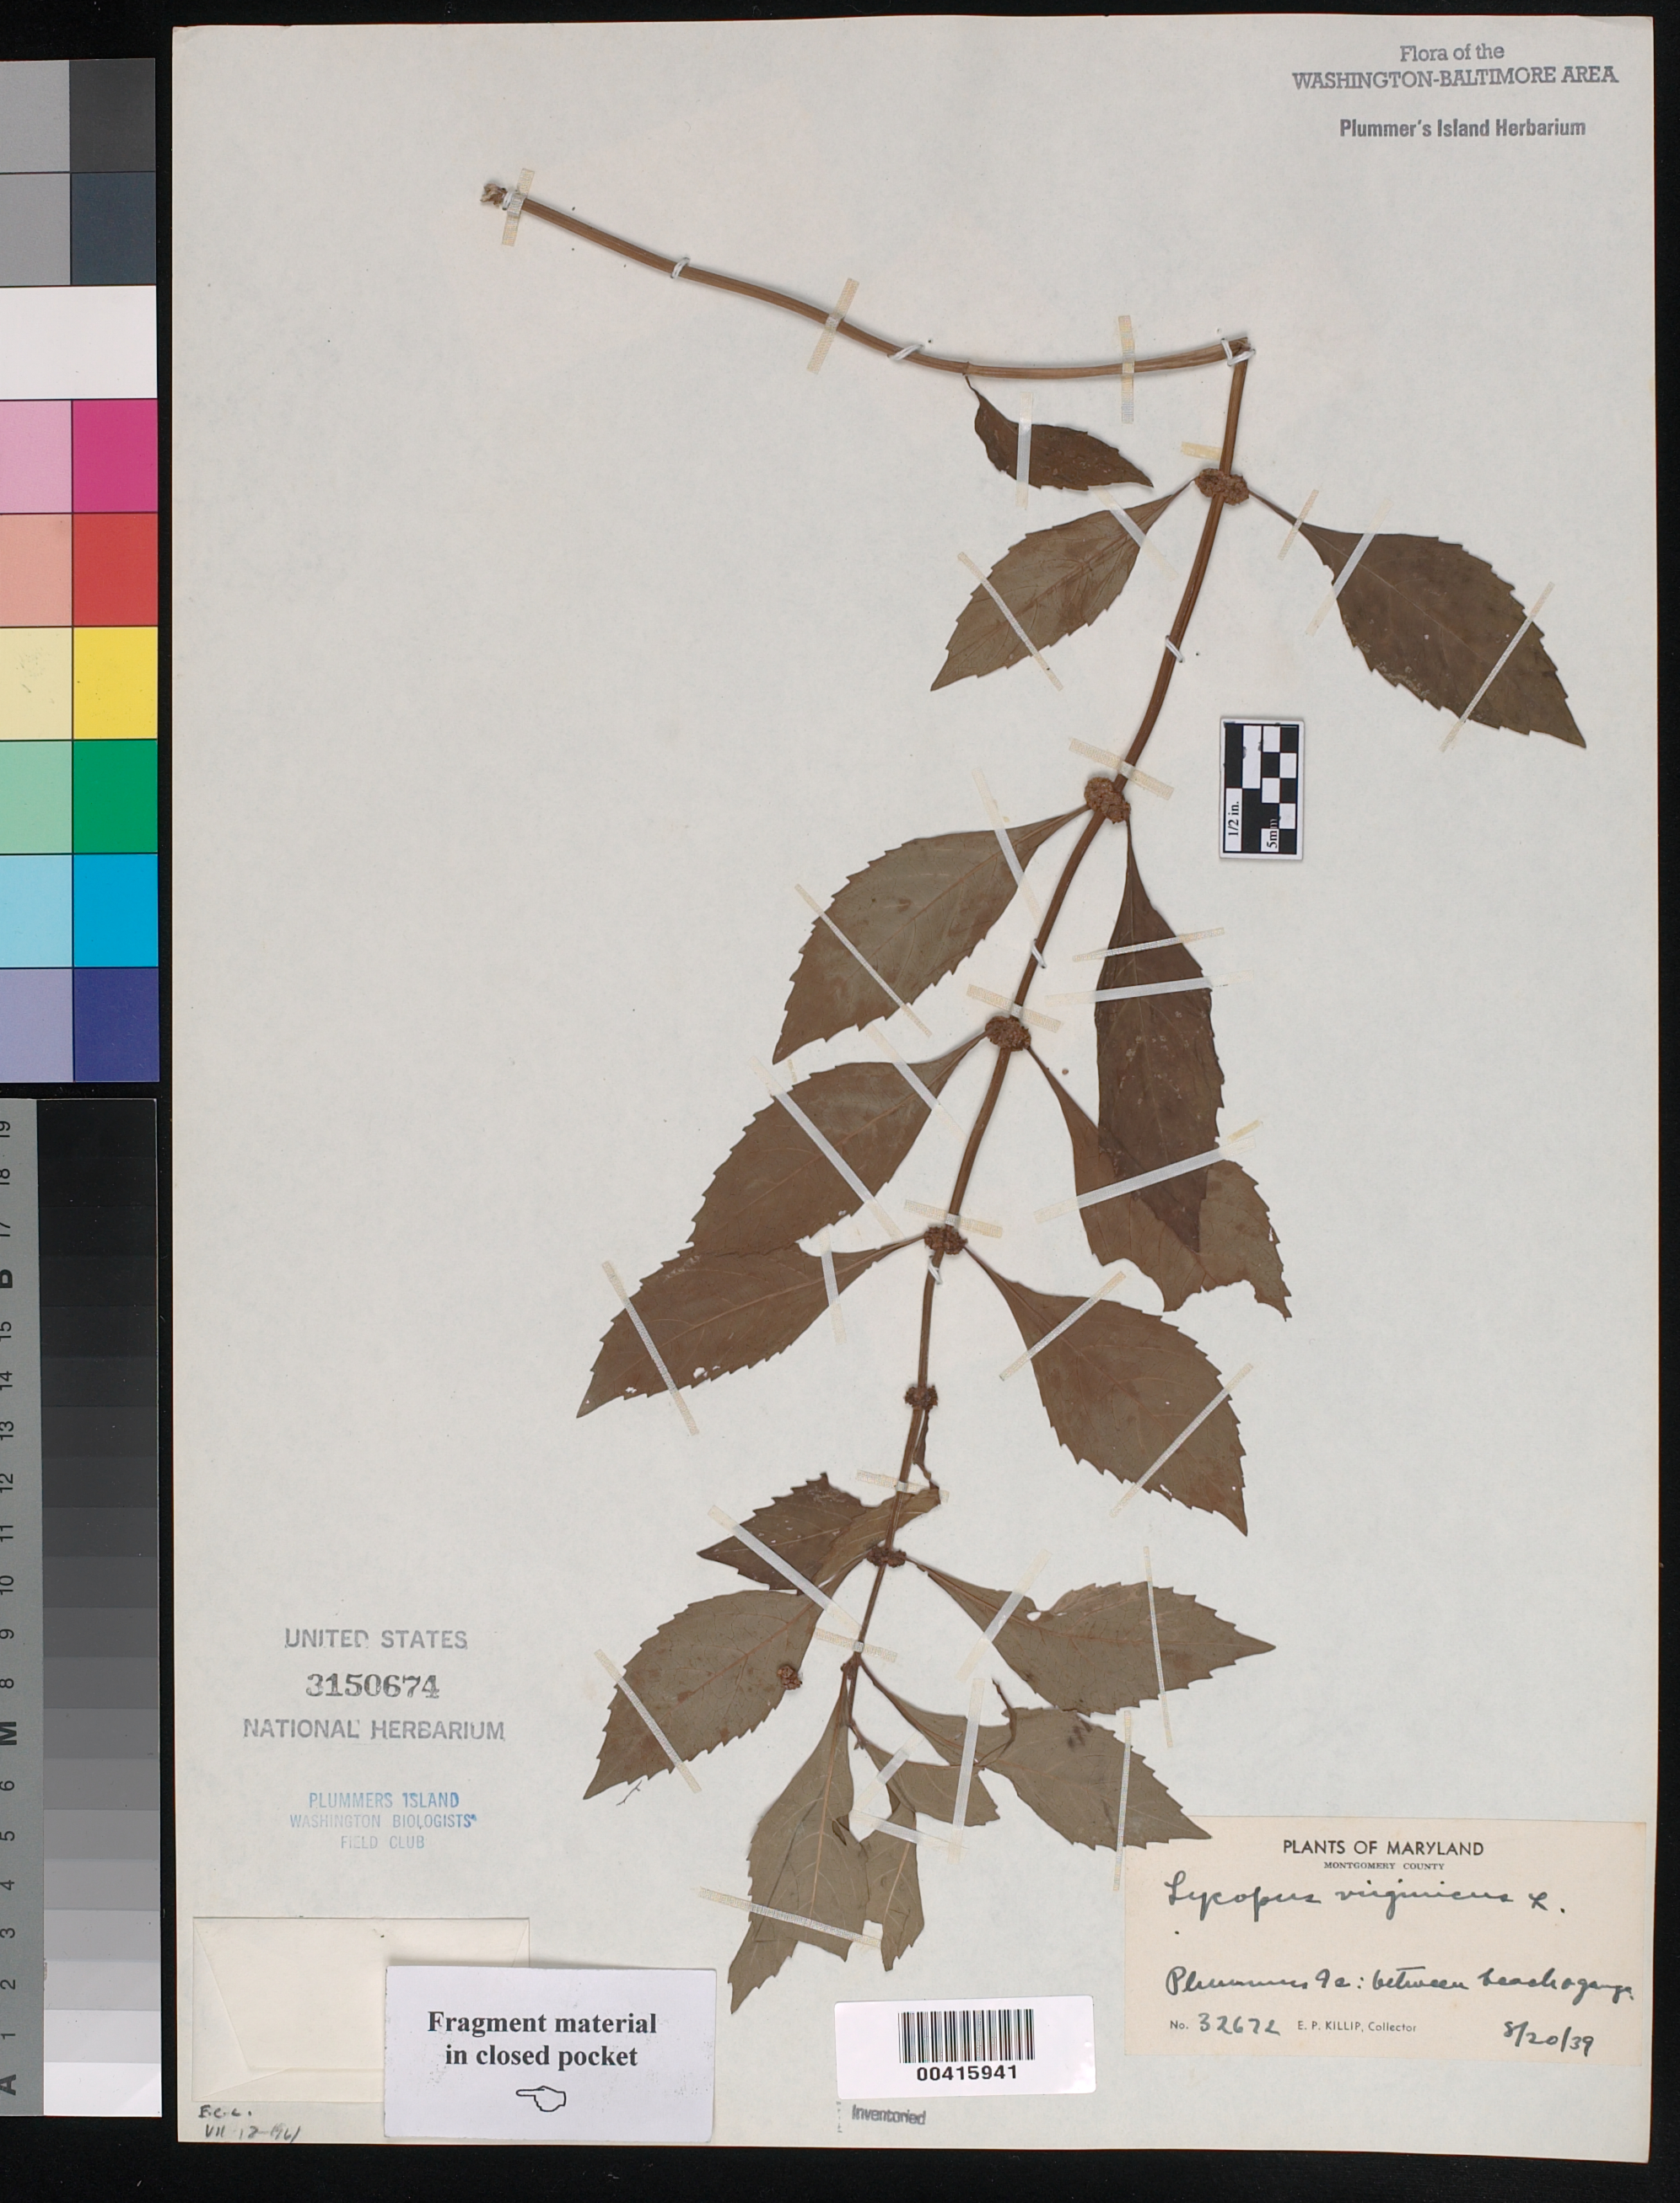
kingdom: Plantae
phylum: Tracheophyta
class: Magnoliopsida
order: Lamiales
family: Lamiaceae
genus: Lycopus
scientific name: Lycopus virginicus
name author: L.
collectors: E. P. Killip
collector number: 32672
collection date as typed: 20 Aug 1939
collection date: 1939-08-20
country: United States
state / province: Maryland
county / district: Montgomery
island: Plummers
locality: Plummer's Island; between beach & gauge C. & O. Canal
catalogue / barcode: US 3150674